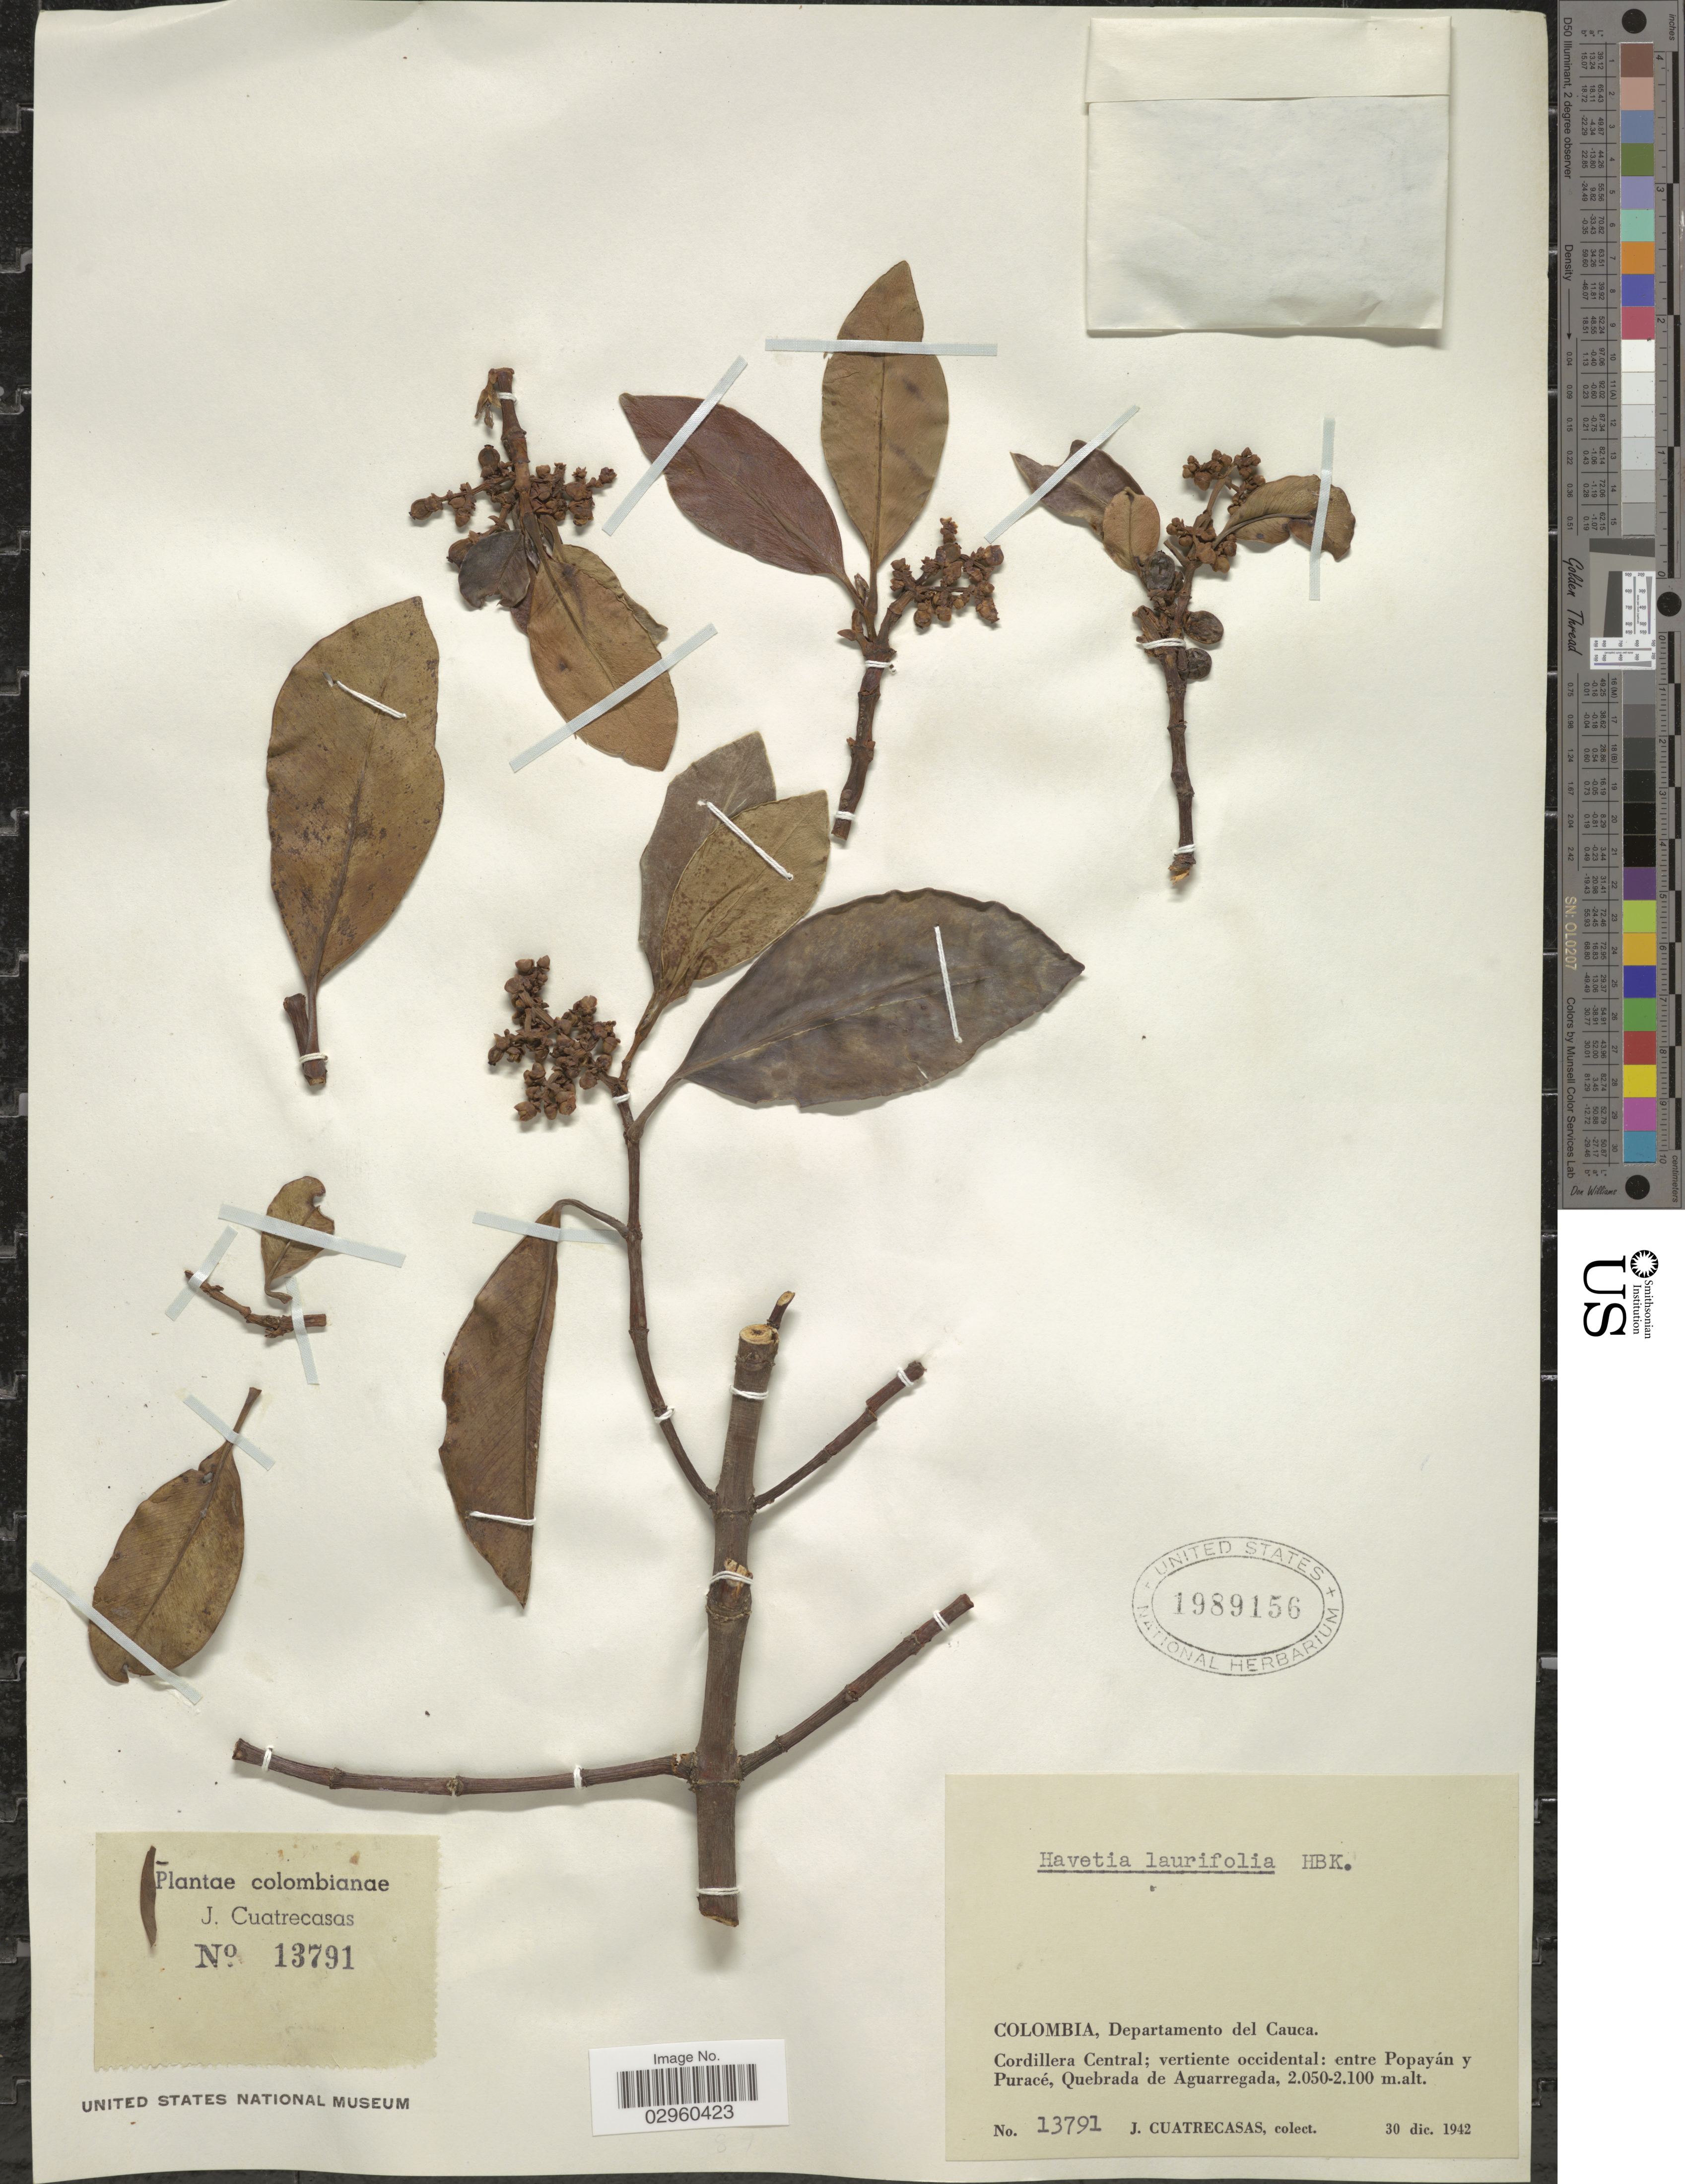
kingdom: Plantae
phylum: Tracheophyta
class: Magnoliopsida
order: Malpighiales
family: Clusiaceae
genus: Clusia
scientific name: Clusia colombiana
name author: Pipoly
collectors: J. Cuatrecasas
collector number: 13791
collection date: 1942-12-30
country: Colombia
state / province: Cauca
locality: Departamento del Cauca. Cordillera Central; vertiente occidental: entre Popayán y Puracé, Quebrada de Aguarregada.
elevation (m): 2050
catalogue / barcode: US 1989156